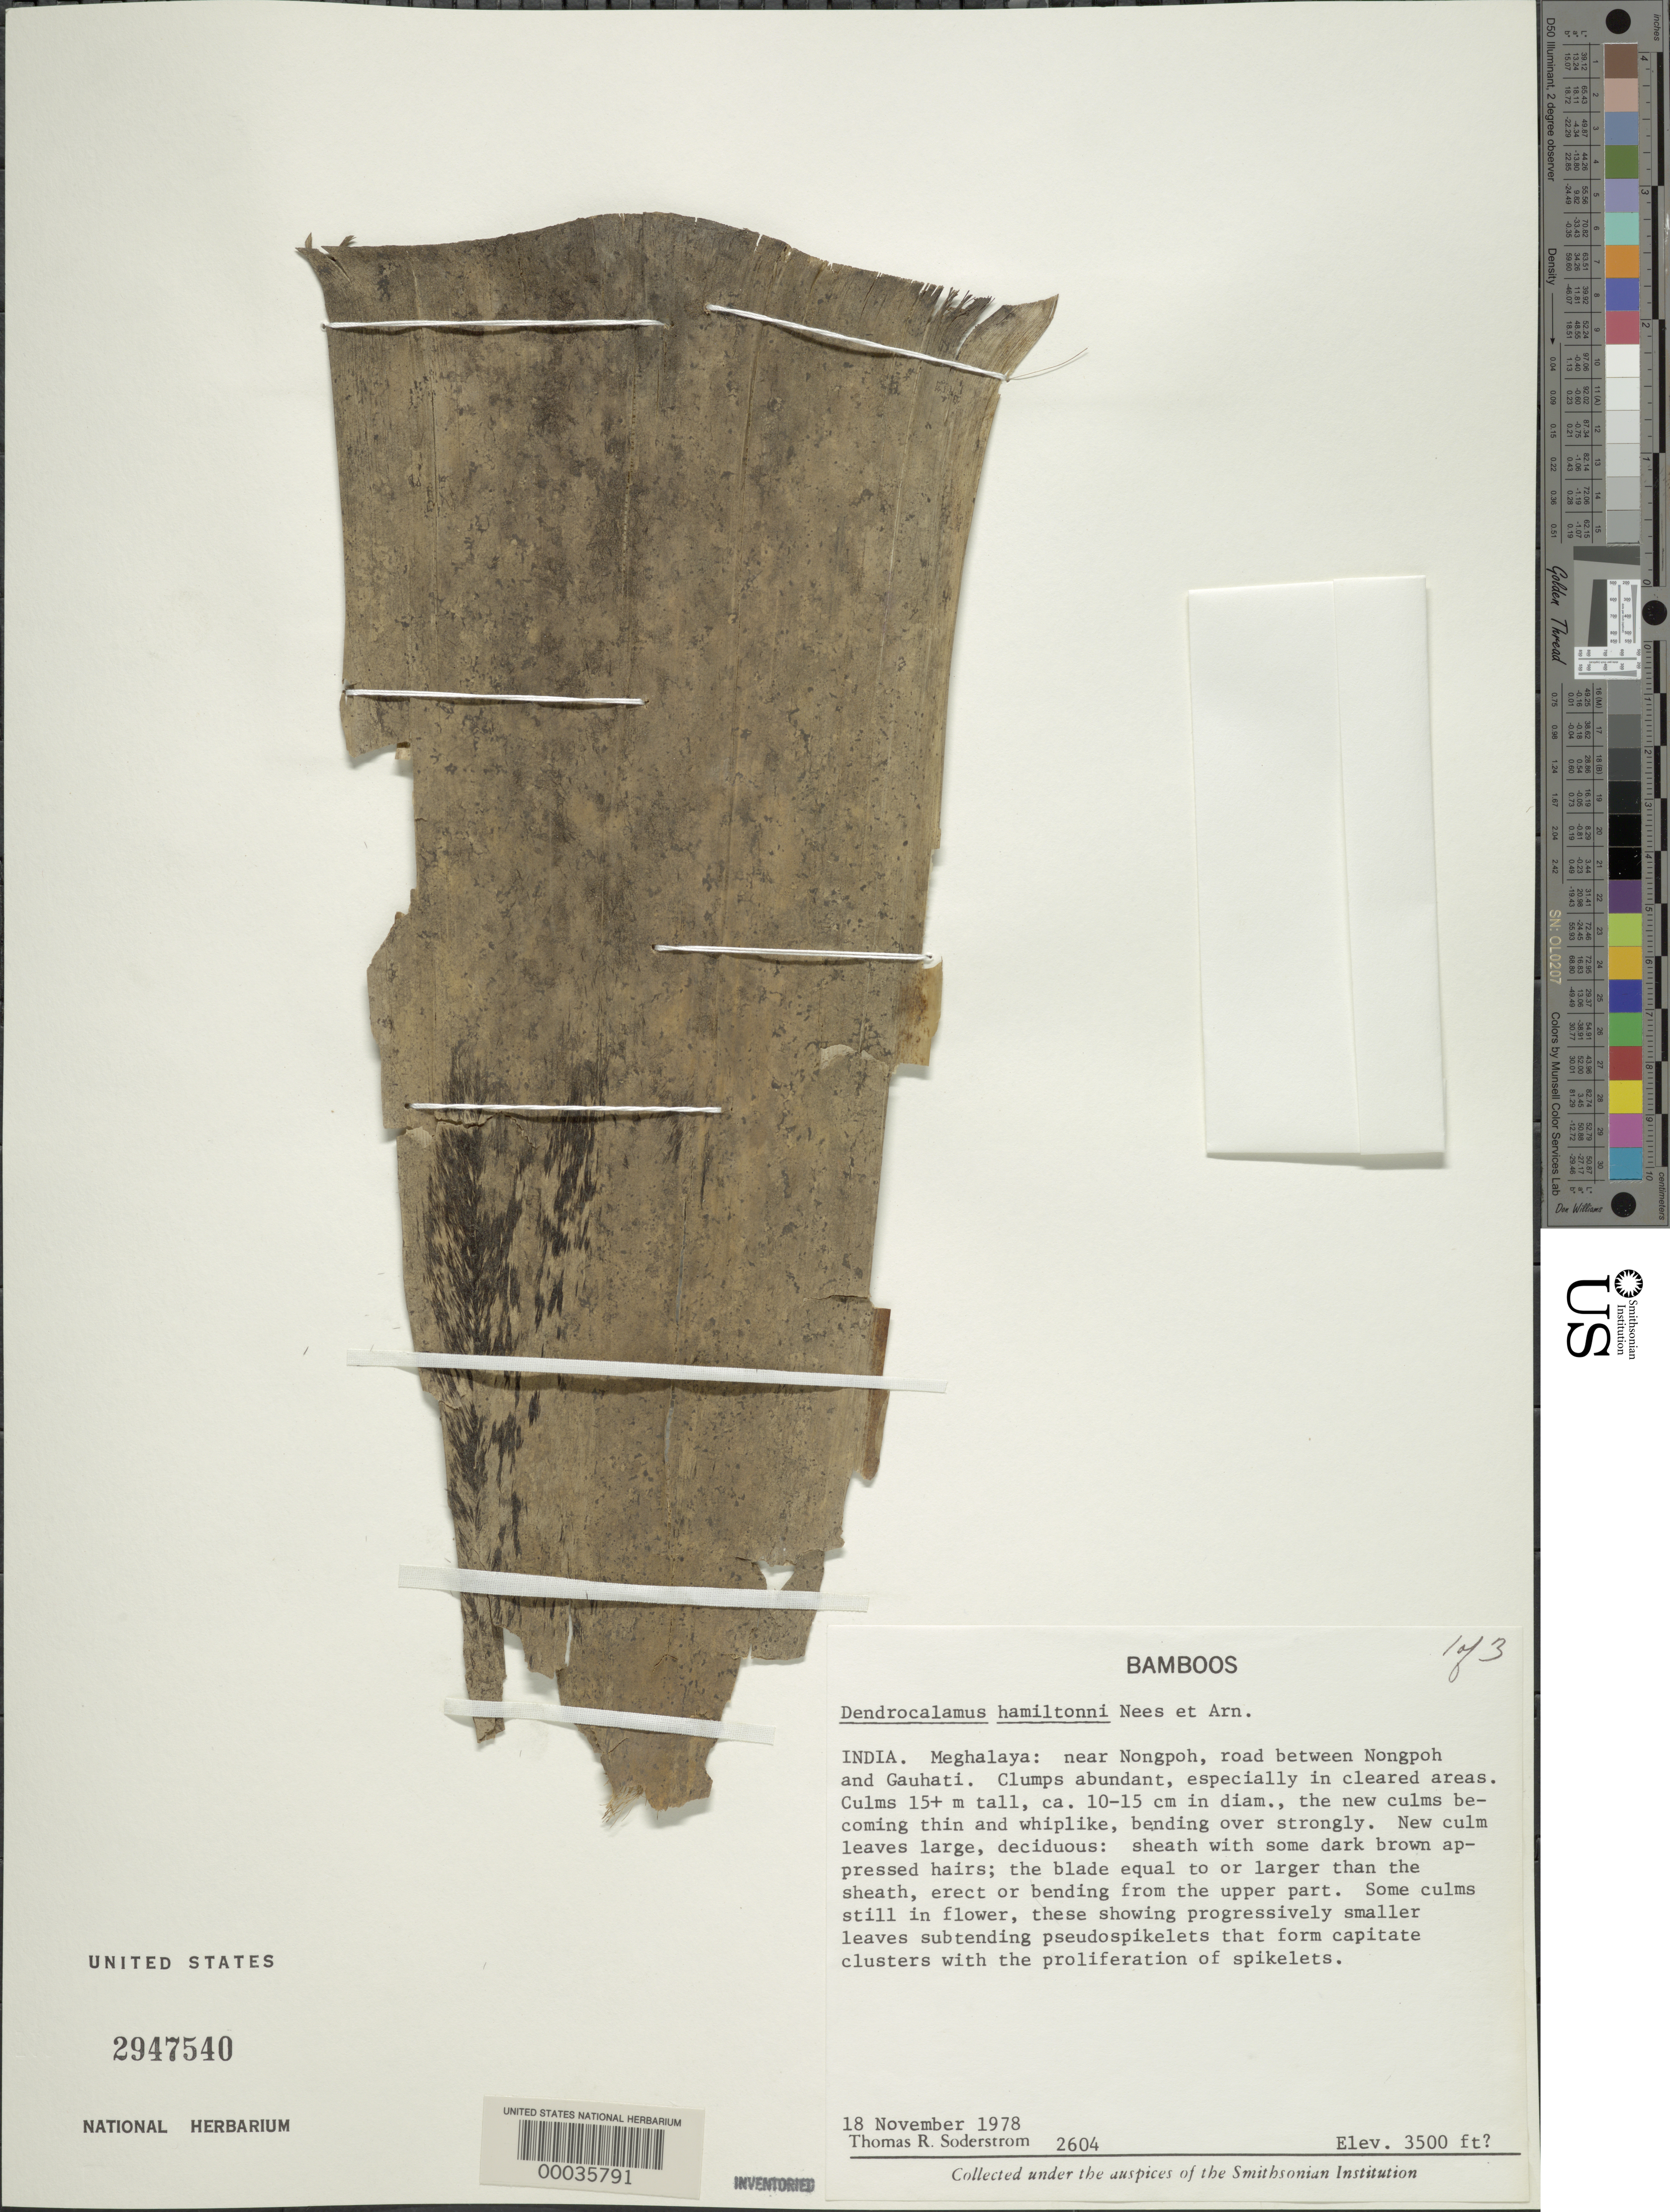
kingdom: Plantae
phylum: Tracheophyta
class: Liliopsida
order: Poales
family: Poaceae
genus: Dendrocalamus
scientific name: Dendrocalamus hamiltonii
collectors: T. R. Soderstrom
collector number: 2604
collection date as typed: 18 Nov 1978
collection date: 1978-11-18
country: India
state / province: Meghalaya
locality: Nongpoh, gauhati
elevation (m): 1068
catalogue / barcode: US 2947540